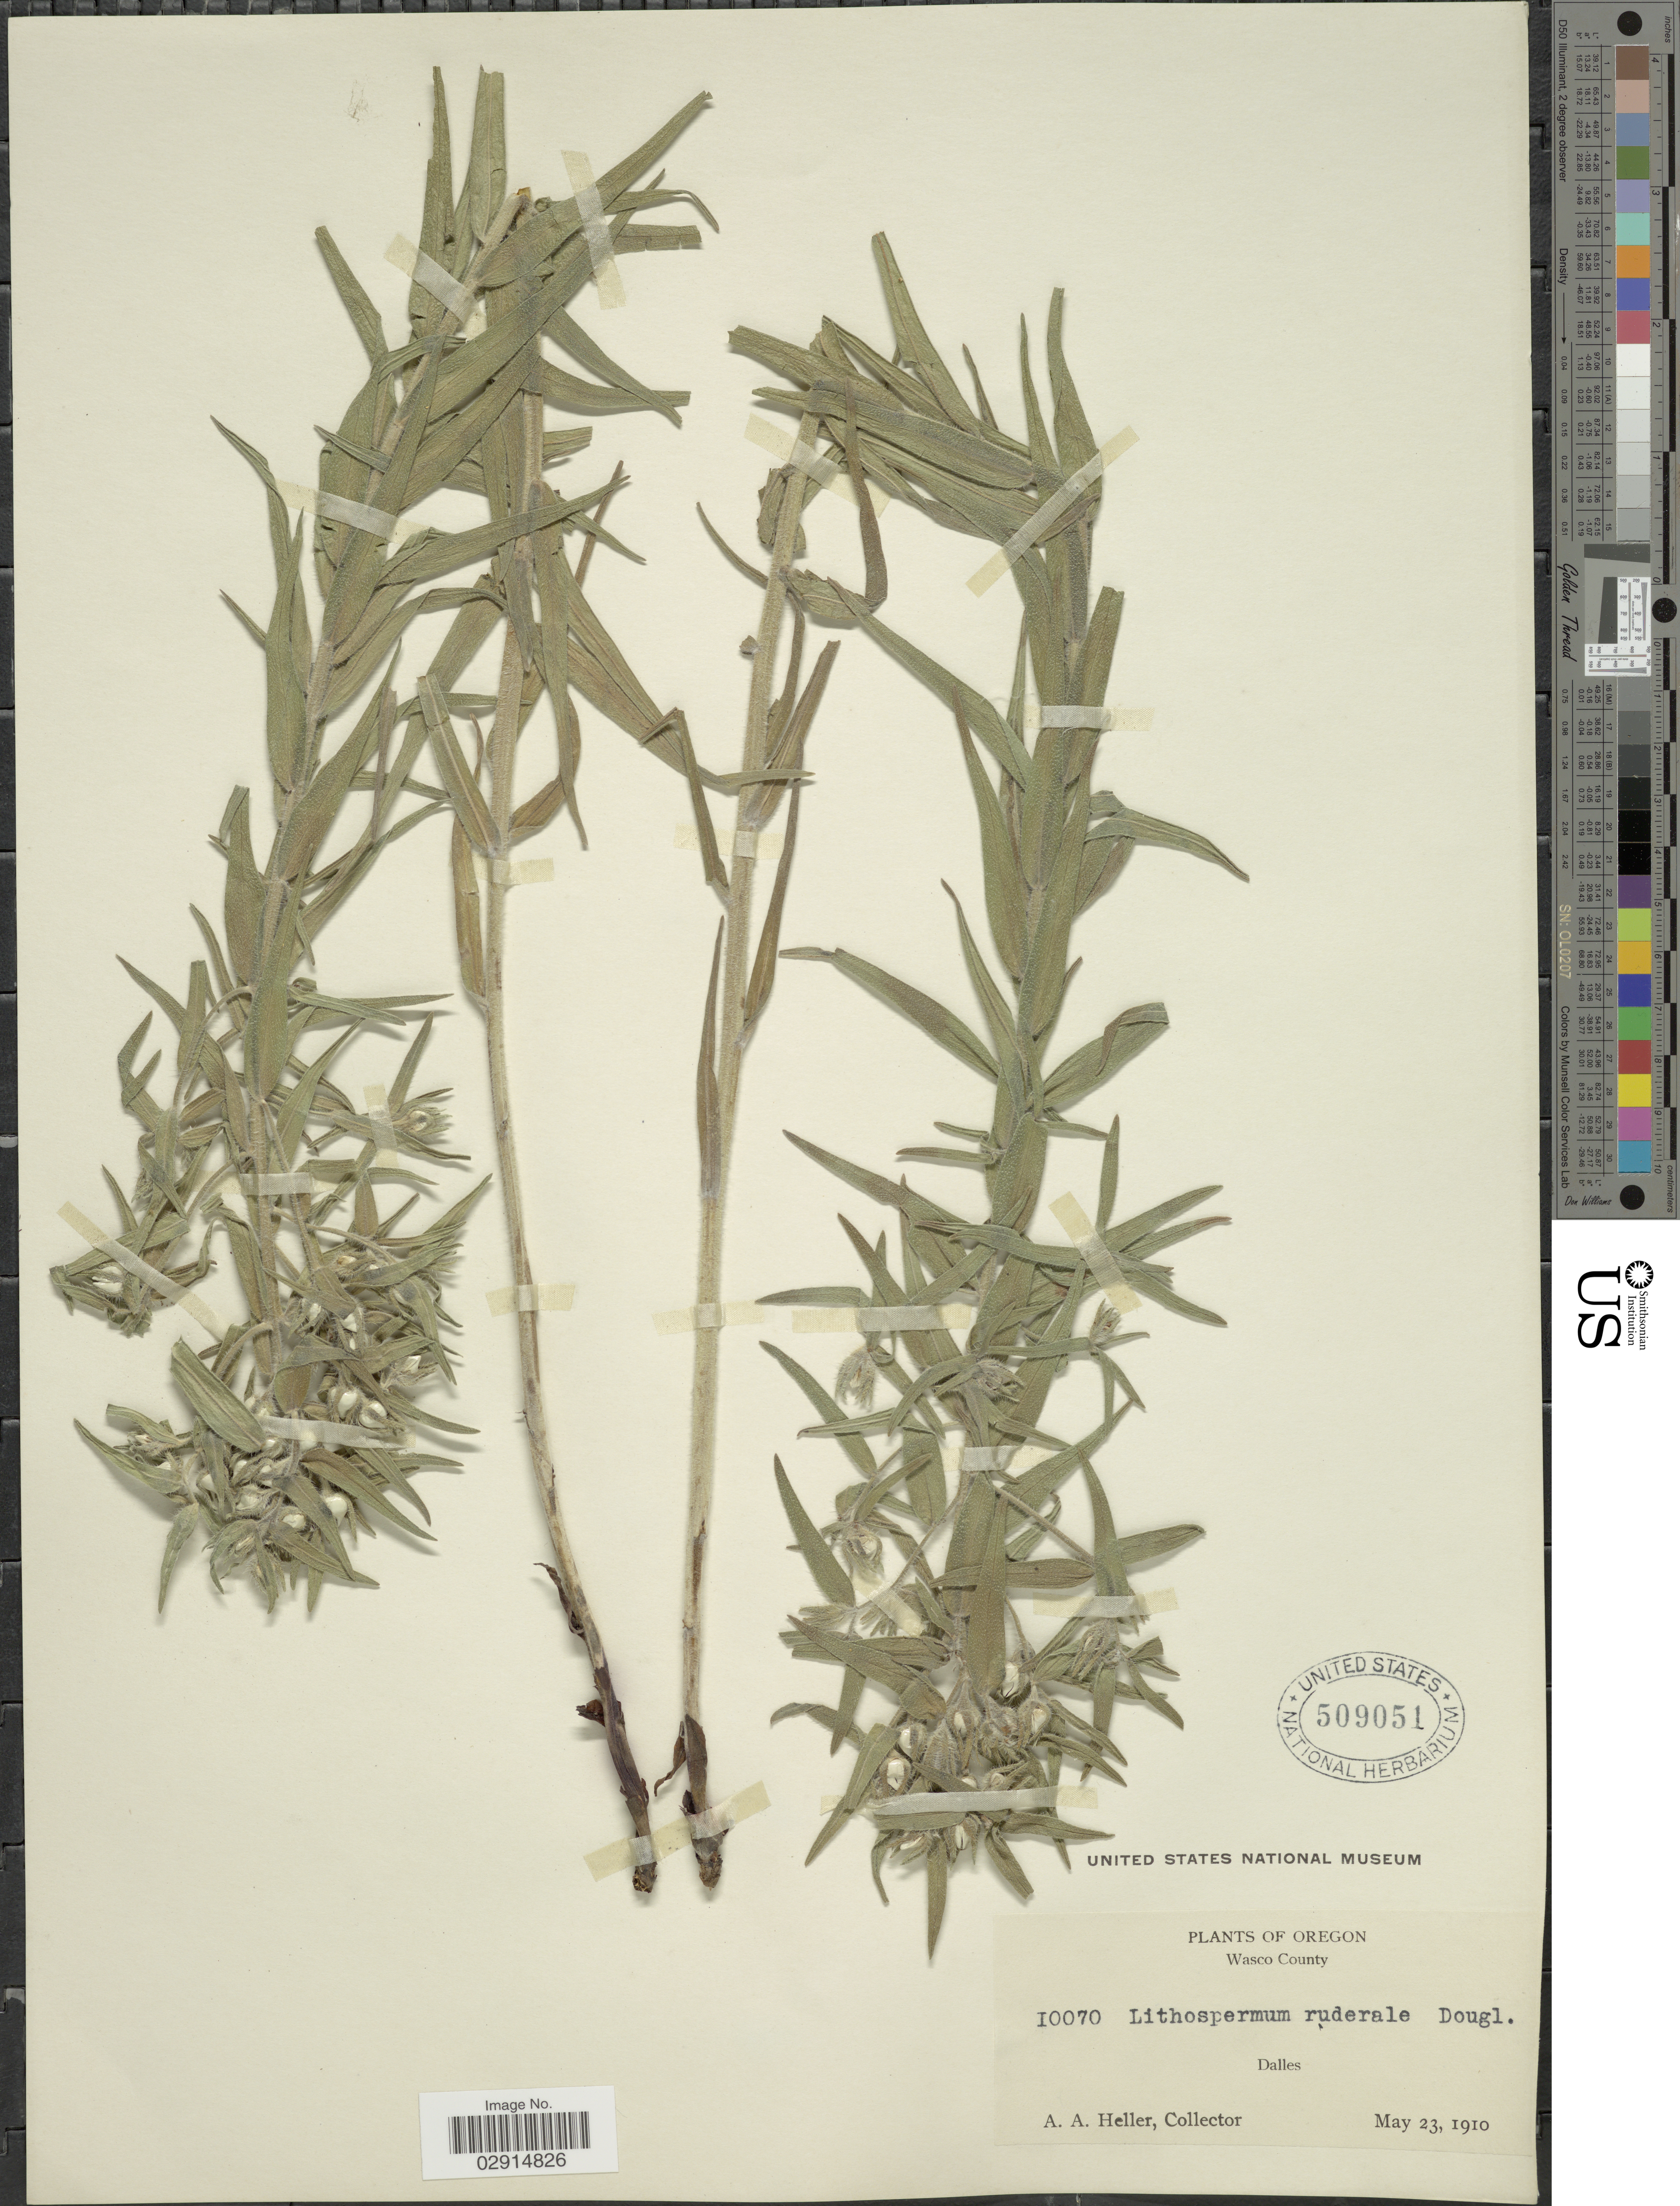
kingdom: Plantae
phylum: Tracheophyta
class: Magnoliopsida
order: Boraginales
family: Boraginaceae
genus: Lithospermum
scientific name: Lithospermum ruderale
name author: Douglas ex Lehm.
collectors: A. A. Heller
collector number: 10070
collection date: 1910-05-23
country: United States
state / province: Oregon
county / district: Wasco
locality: Wasco County, Dalles.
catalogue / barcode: US 509051